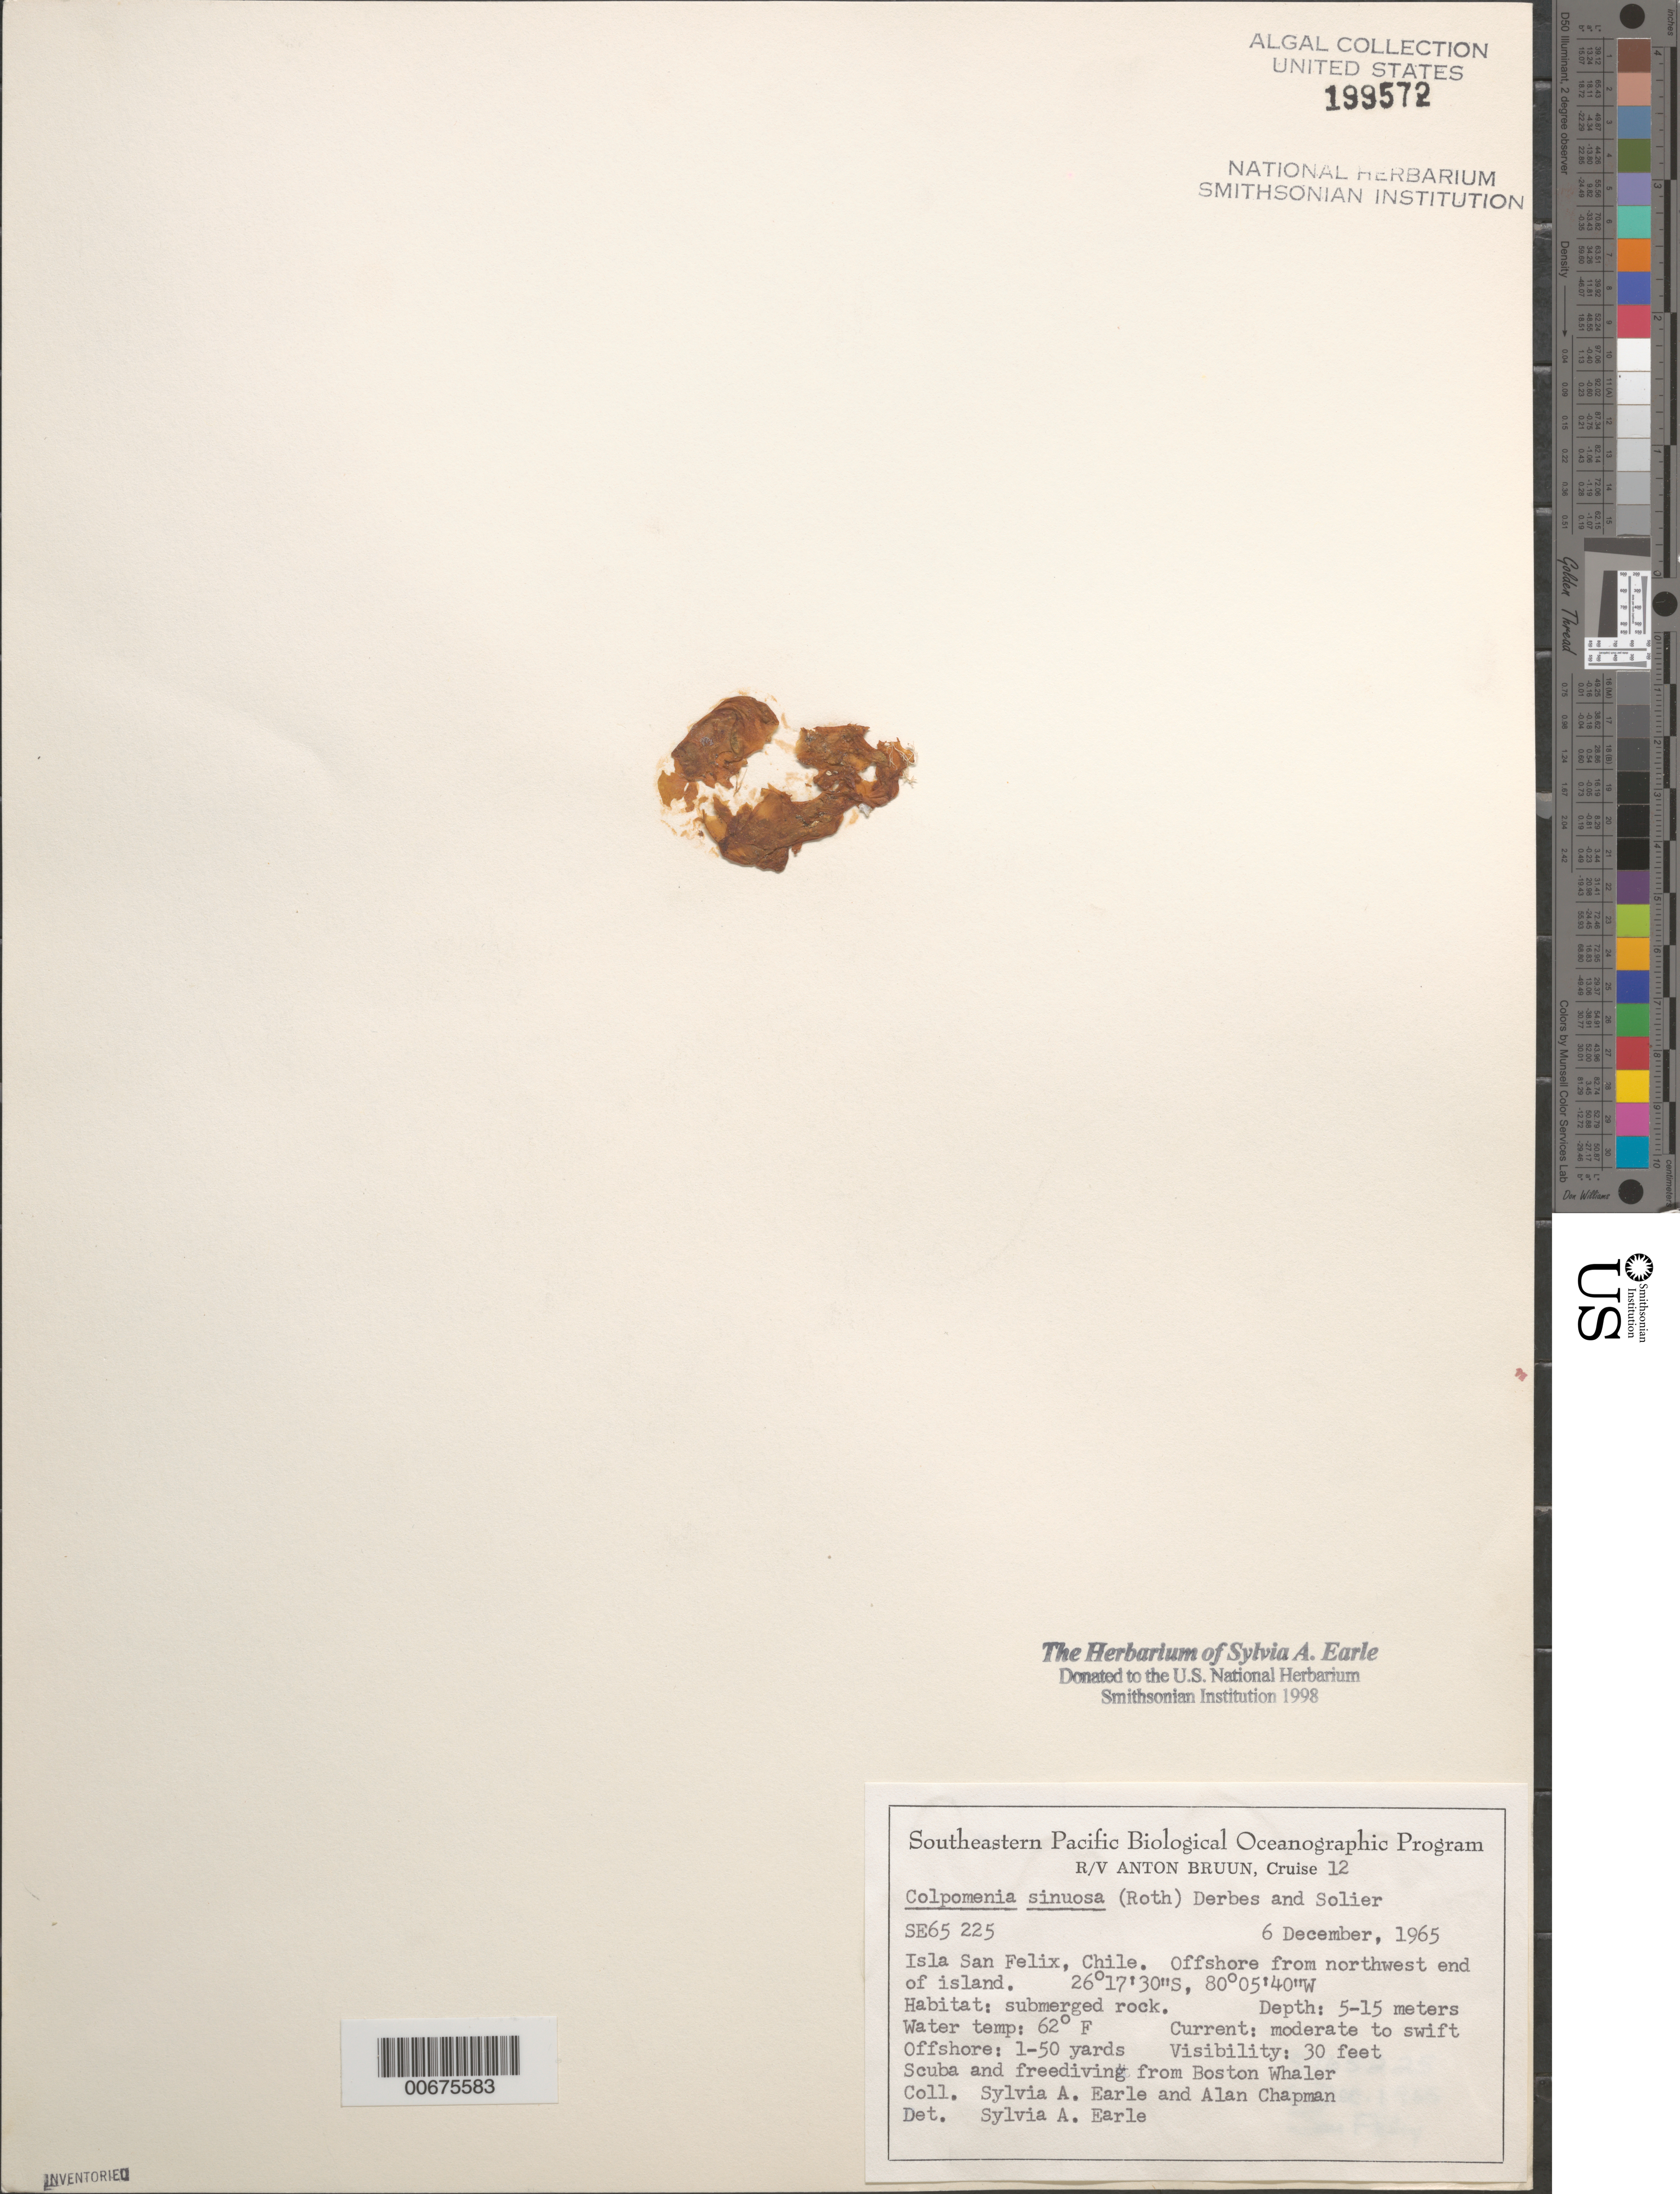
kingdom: Chromista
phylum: Ochrophyta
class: Phaeophyceae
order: Scytosiphonales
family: Scytosiphonaceae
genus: Colpomenia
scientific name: Colpomenia sinuosa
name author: (K. Mert. ex Roth) Derbes & Solier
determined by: Earle, S. A.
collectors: S. A. Earle & A. Chapman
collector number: SE 65225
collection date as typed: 06 Dec 1965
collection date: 1965-12-06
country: Chile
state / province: Atacama (III)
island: Isla San Felix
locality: Off northwest end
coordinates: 26 17' 30" S, 80 05' 40" W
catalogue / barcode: US 199572